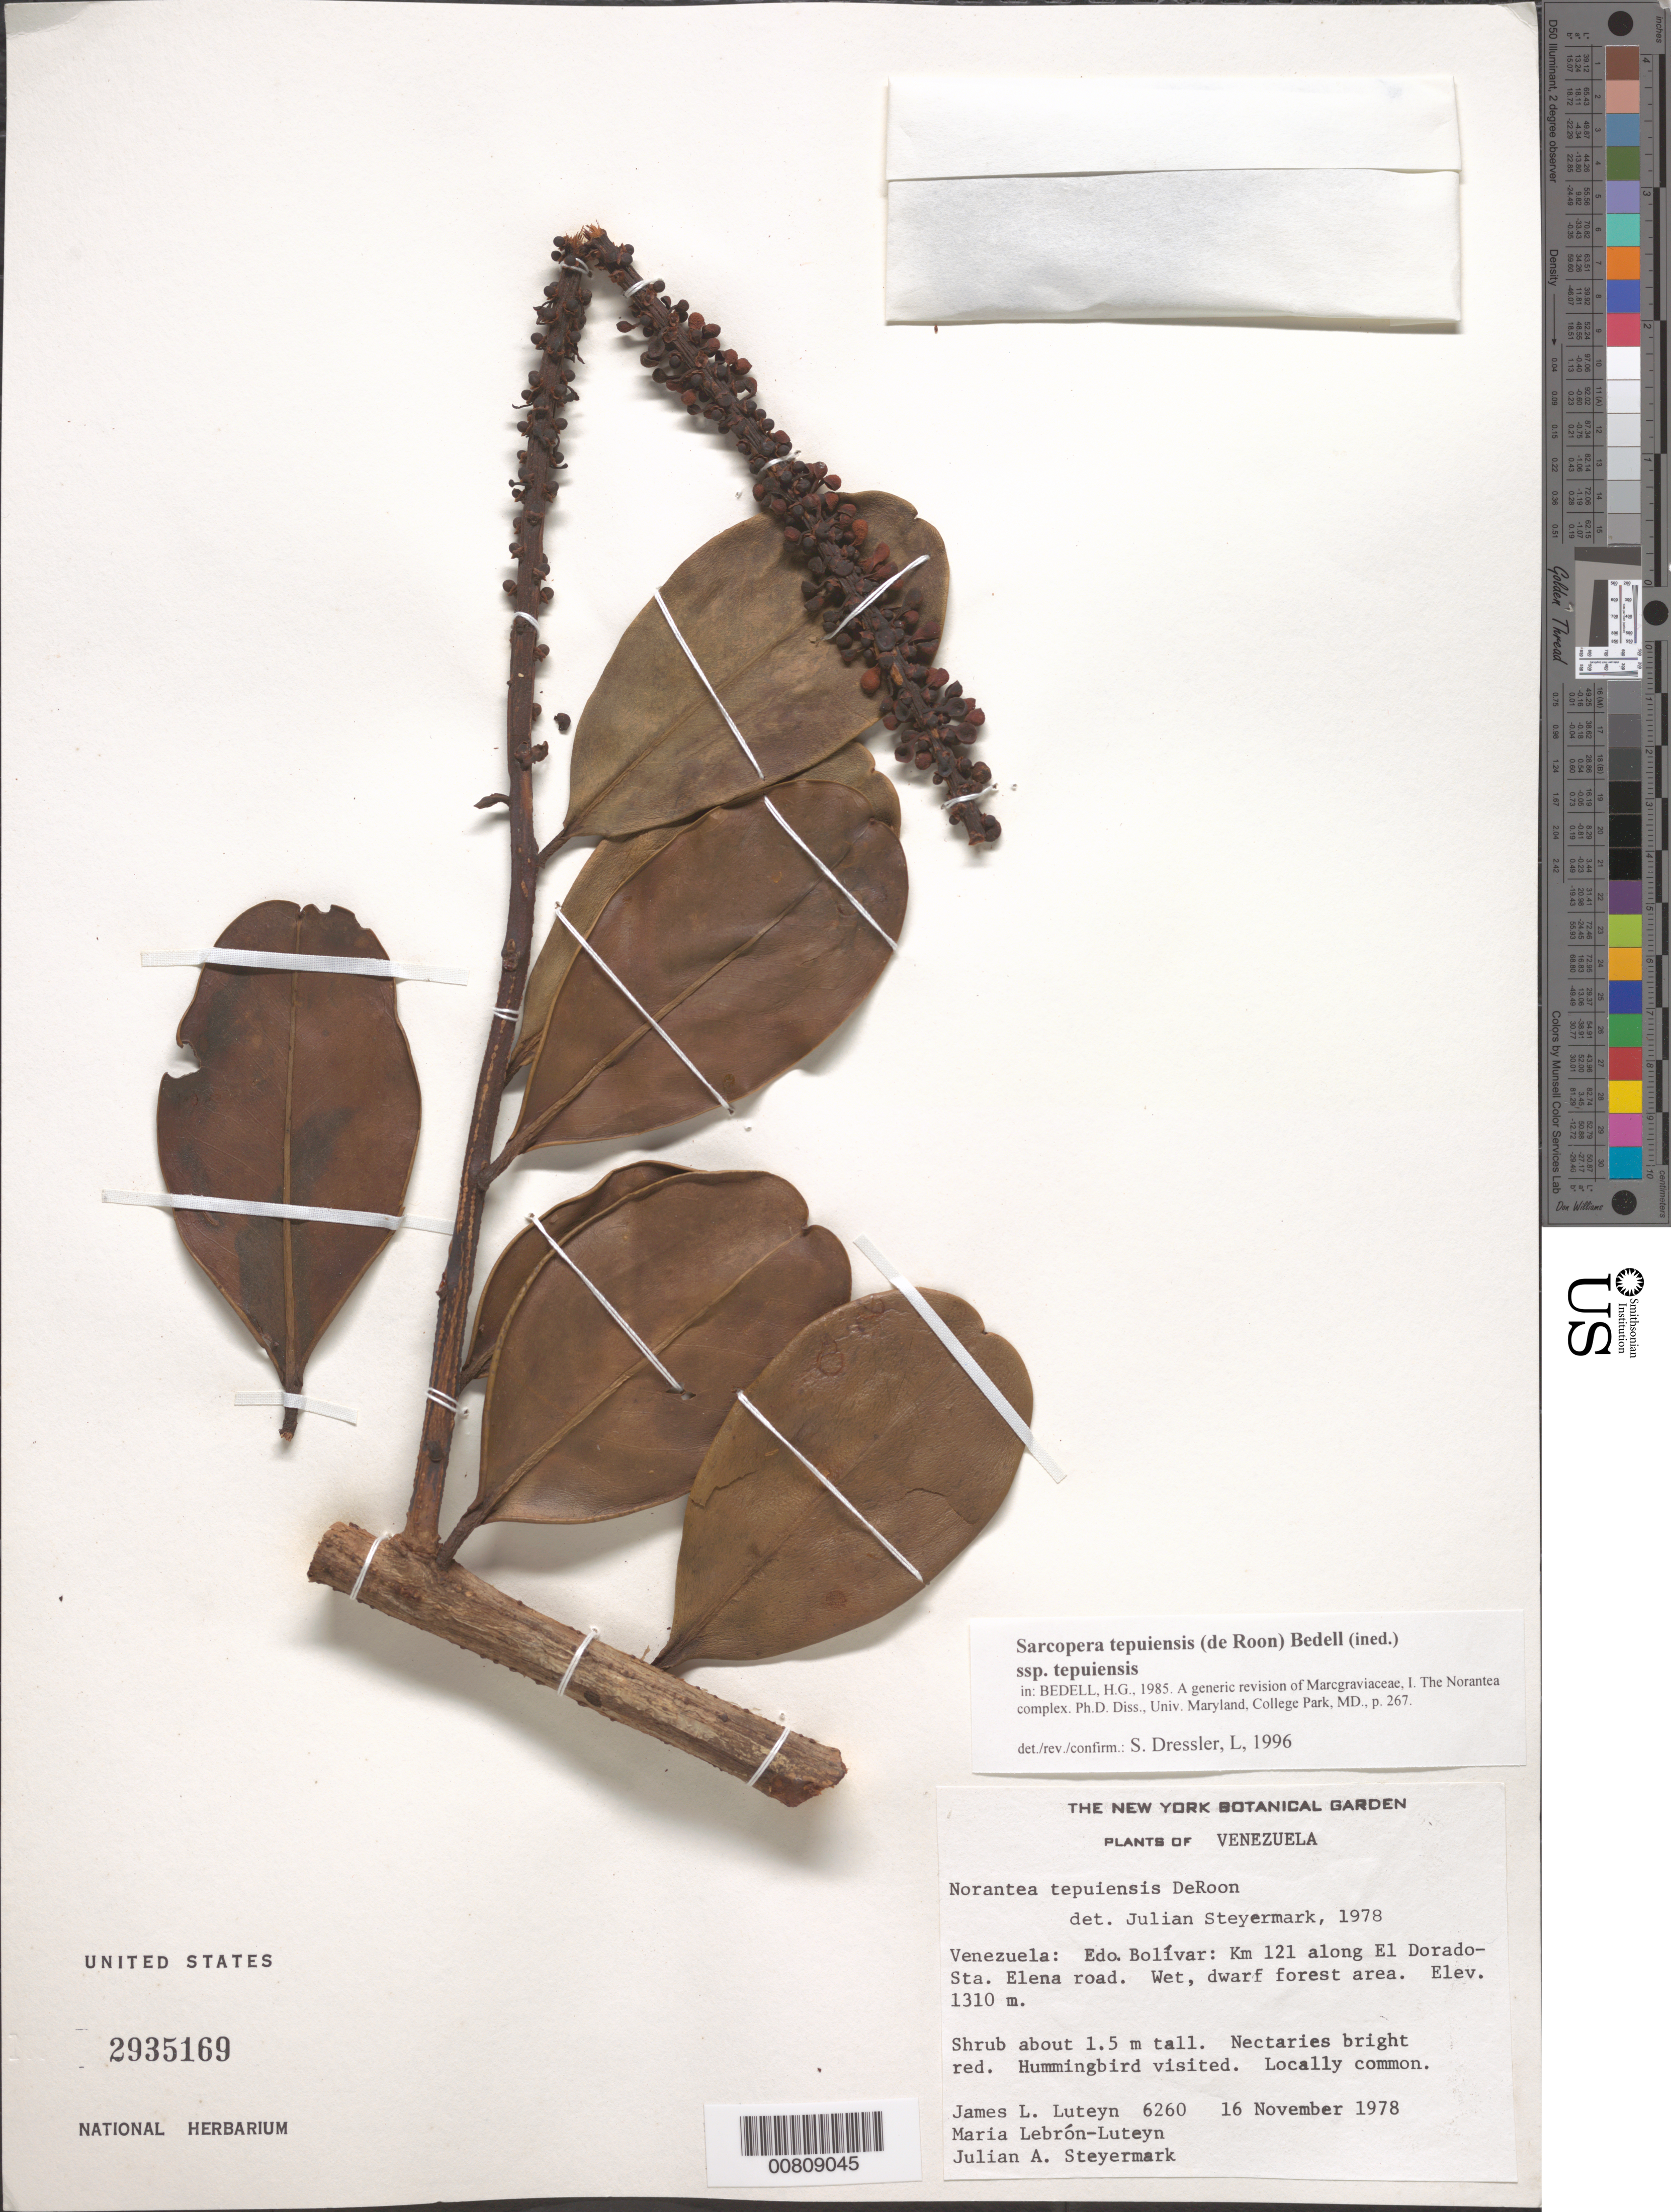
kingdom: Plantae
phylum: Tracheophyta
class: Magnoliopsida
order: Ericales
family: Marcgraviaceae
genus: Sarcopera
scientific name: Sarcopera tepuiensis subsp. tepuiensis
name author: (de Roon) Bedell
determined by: Dressler, S., (FR), Forschungsinstitut Und Naturmuseum Senckenberg (GERMANY)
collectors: J. L. Luteyn, M. L. Lebrón-Luteyn & J. Steyermark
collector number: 6260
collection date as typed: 16-Nov-78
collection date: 1978-11-16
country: Venezuela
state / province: Bolívar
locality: El Dorado to Sta. Elena road, km 121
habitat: Wet, dwarf forest area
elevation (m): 1310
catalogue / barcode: US 2935169